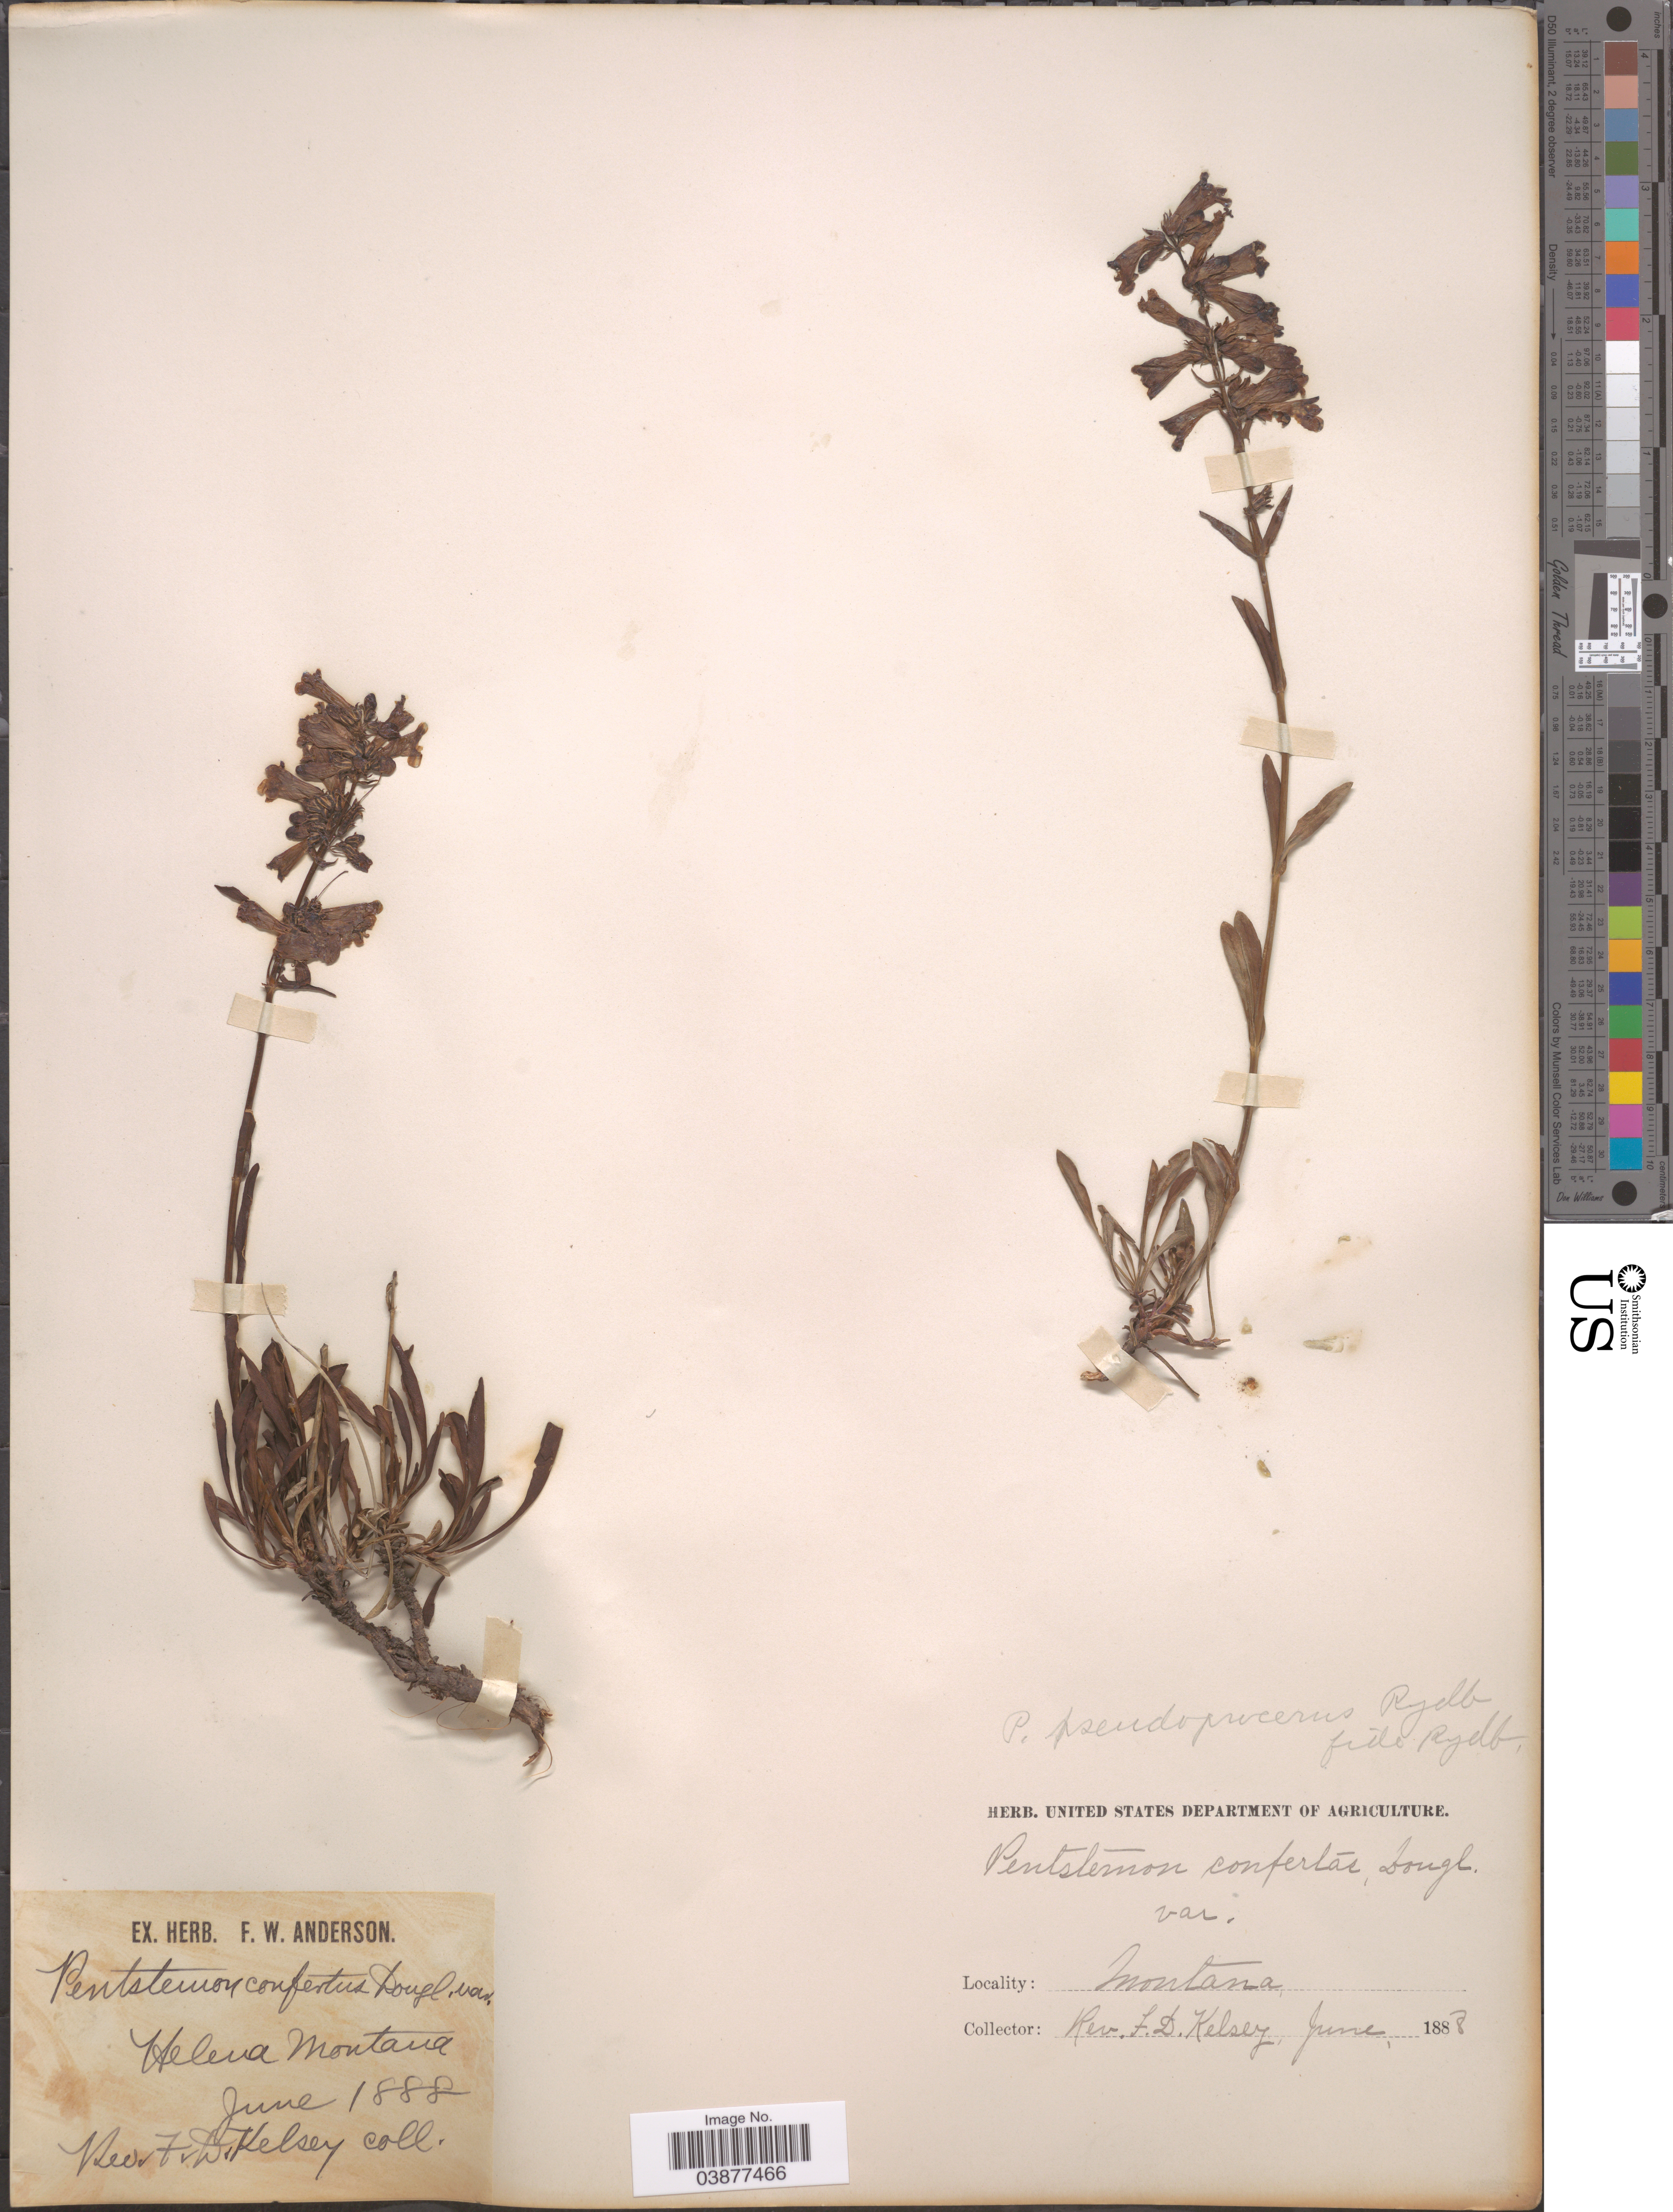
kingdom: Plantae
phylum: Tracheophyta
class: Magnoliopsida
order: Lamiales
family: Plantaginaceae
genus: Penstemon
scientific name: Penstemon pseudoprocerus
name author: Rydb.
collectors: F. Kelsey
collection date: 1888-06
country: United States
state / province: Montana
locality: Helena.